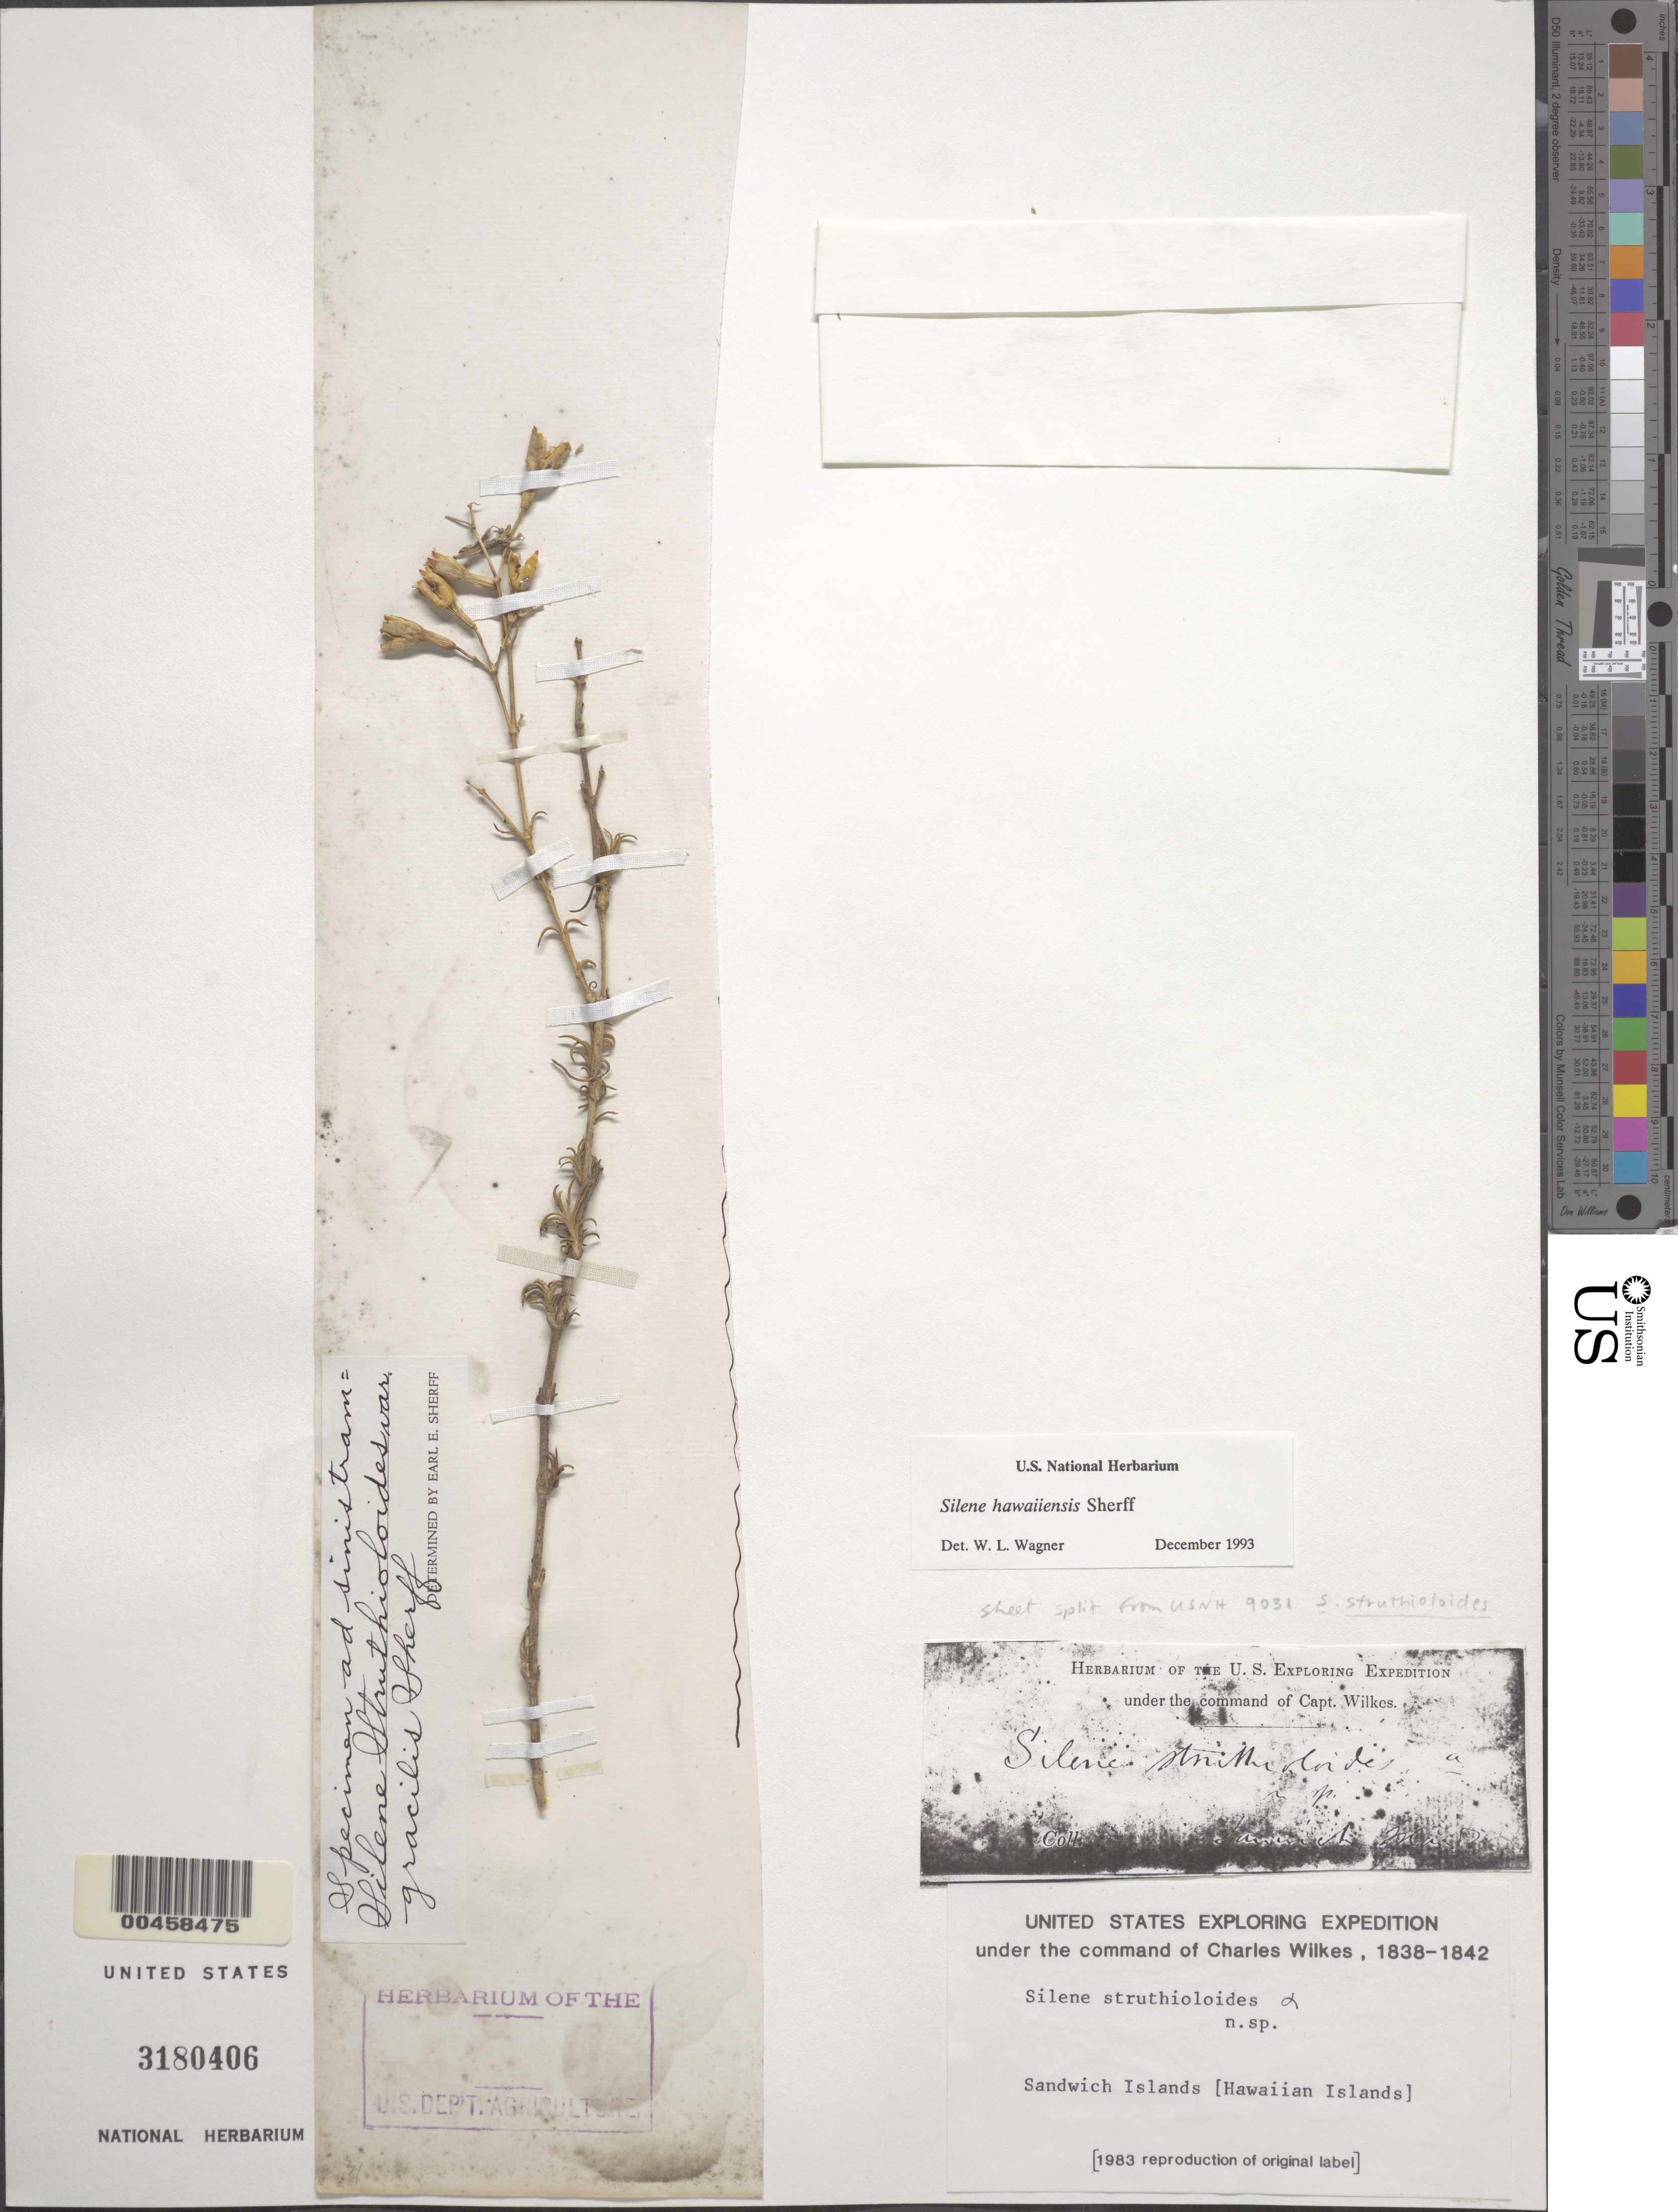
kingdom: Plantae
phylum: Tracheophyta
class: Magnoliopsida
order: Caryophyllales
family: Caryophyllaceae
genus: Silene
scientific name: Silene hawaiiensis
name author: Sherff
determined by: Wagner, W. L., (BOT), Smithsonian Institution - National Museum of Natural History (UNITED STATES)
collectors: Wilkes Explor. Exped.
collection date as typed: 1838 to -- --- 1842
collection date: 1838/1842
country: United States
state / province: Hawaii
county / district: Hawaii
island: Hawaii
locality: Sandwich Islands [Hawaiian Islands]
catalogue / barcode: US 3180406